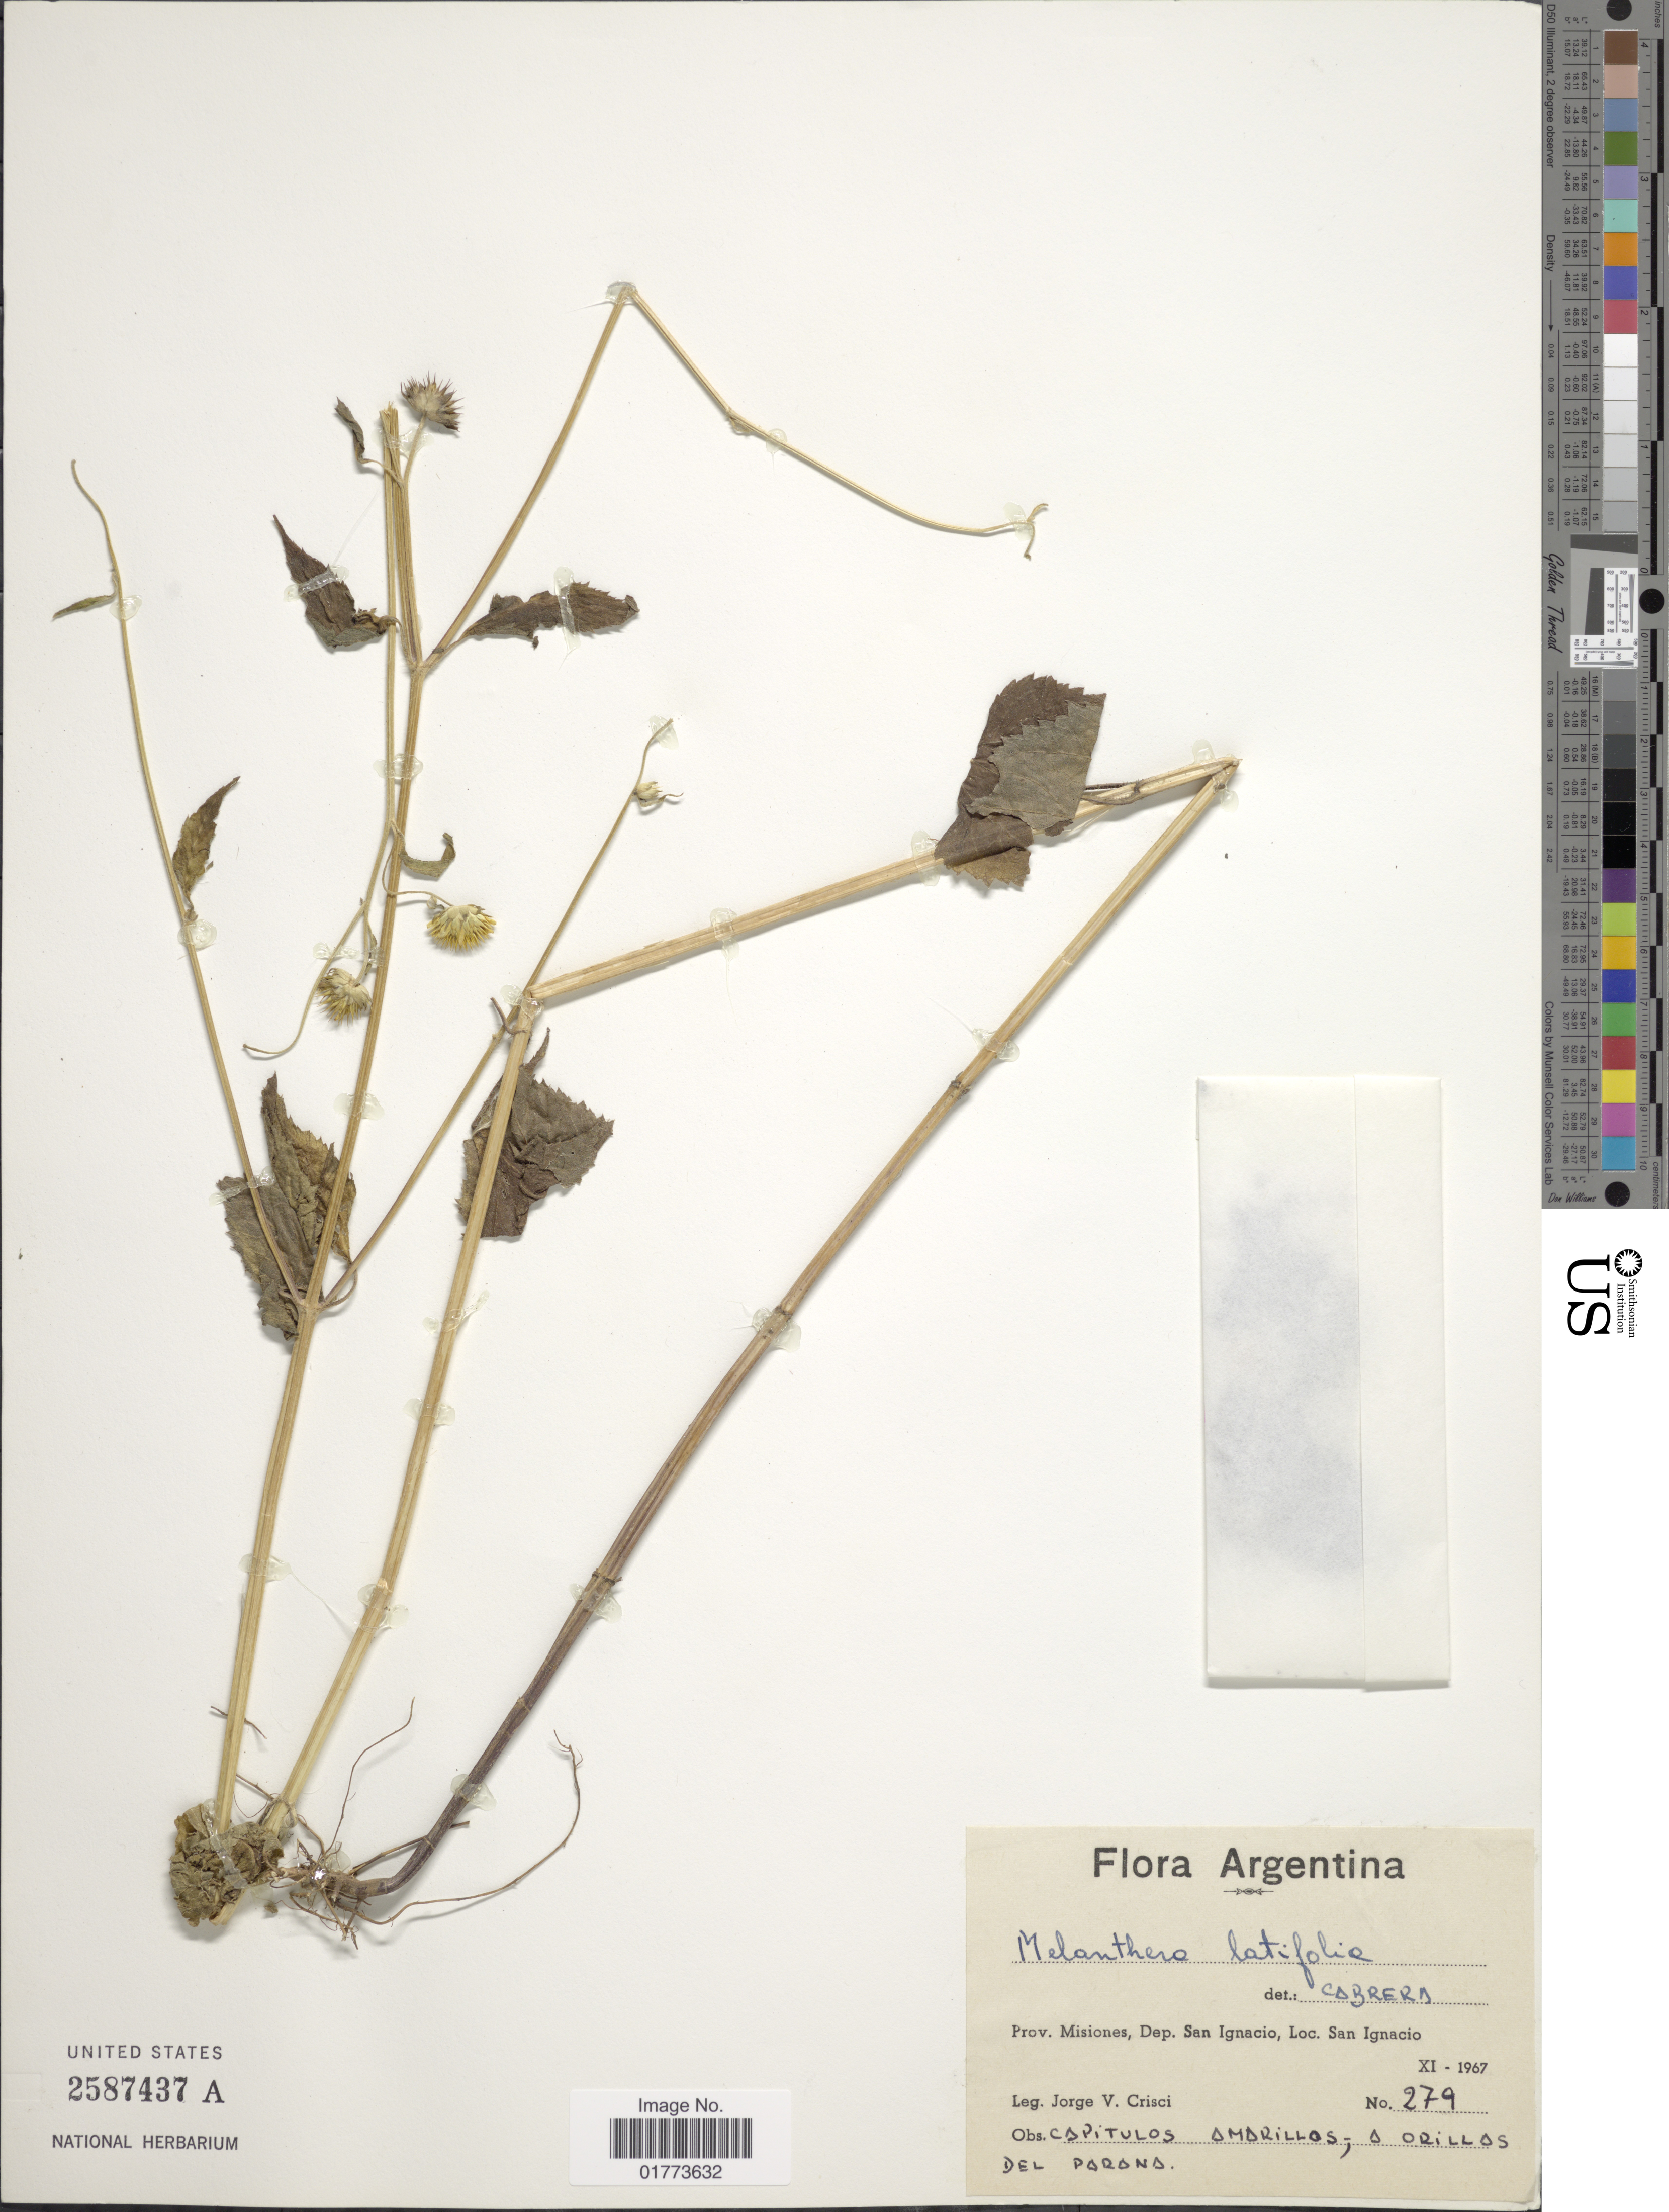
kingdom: Plantae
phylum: Tracheophyta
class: Magnoliopsida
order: Asterales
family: Asteraceae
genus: Melanthera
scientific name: Melanthera latifolia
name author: (Gardner)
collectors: J. Crisci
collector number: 279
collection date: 1967-11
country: Argentina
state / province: Misiones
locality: Dep. San Ignacio, San Ignacio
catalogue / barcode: US 2587437A